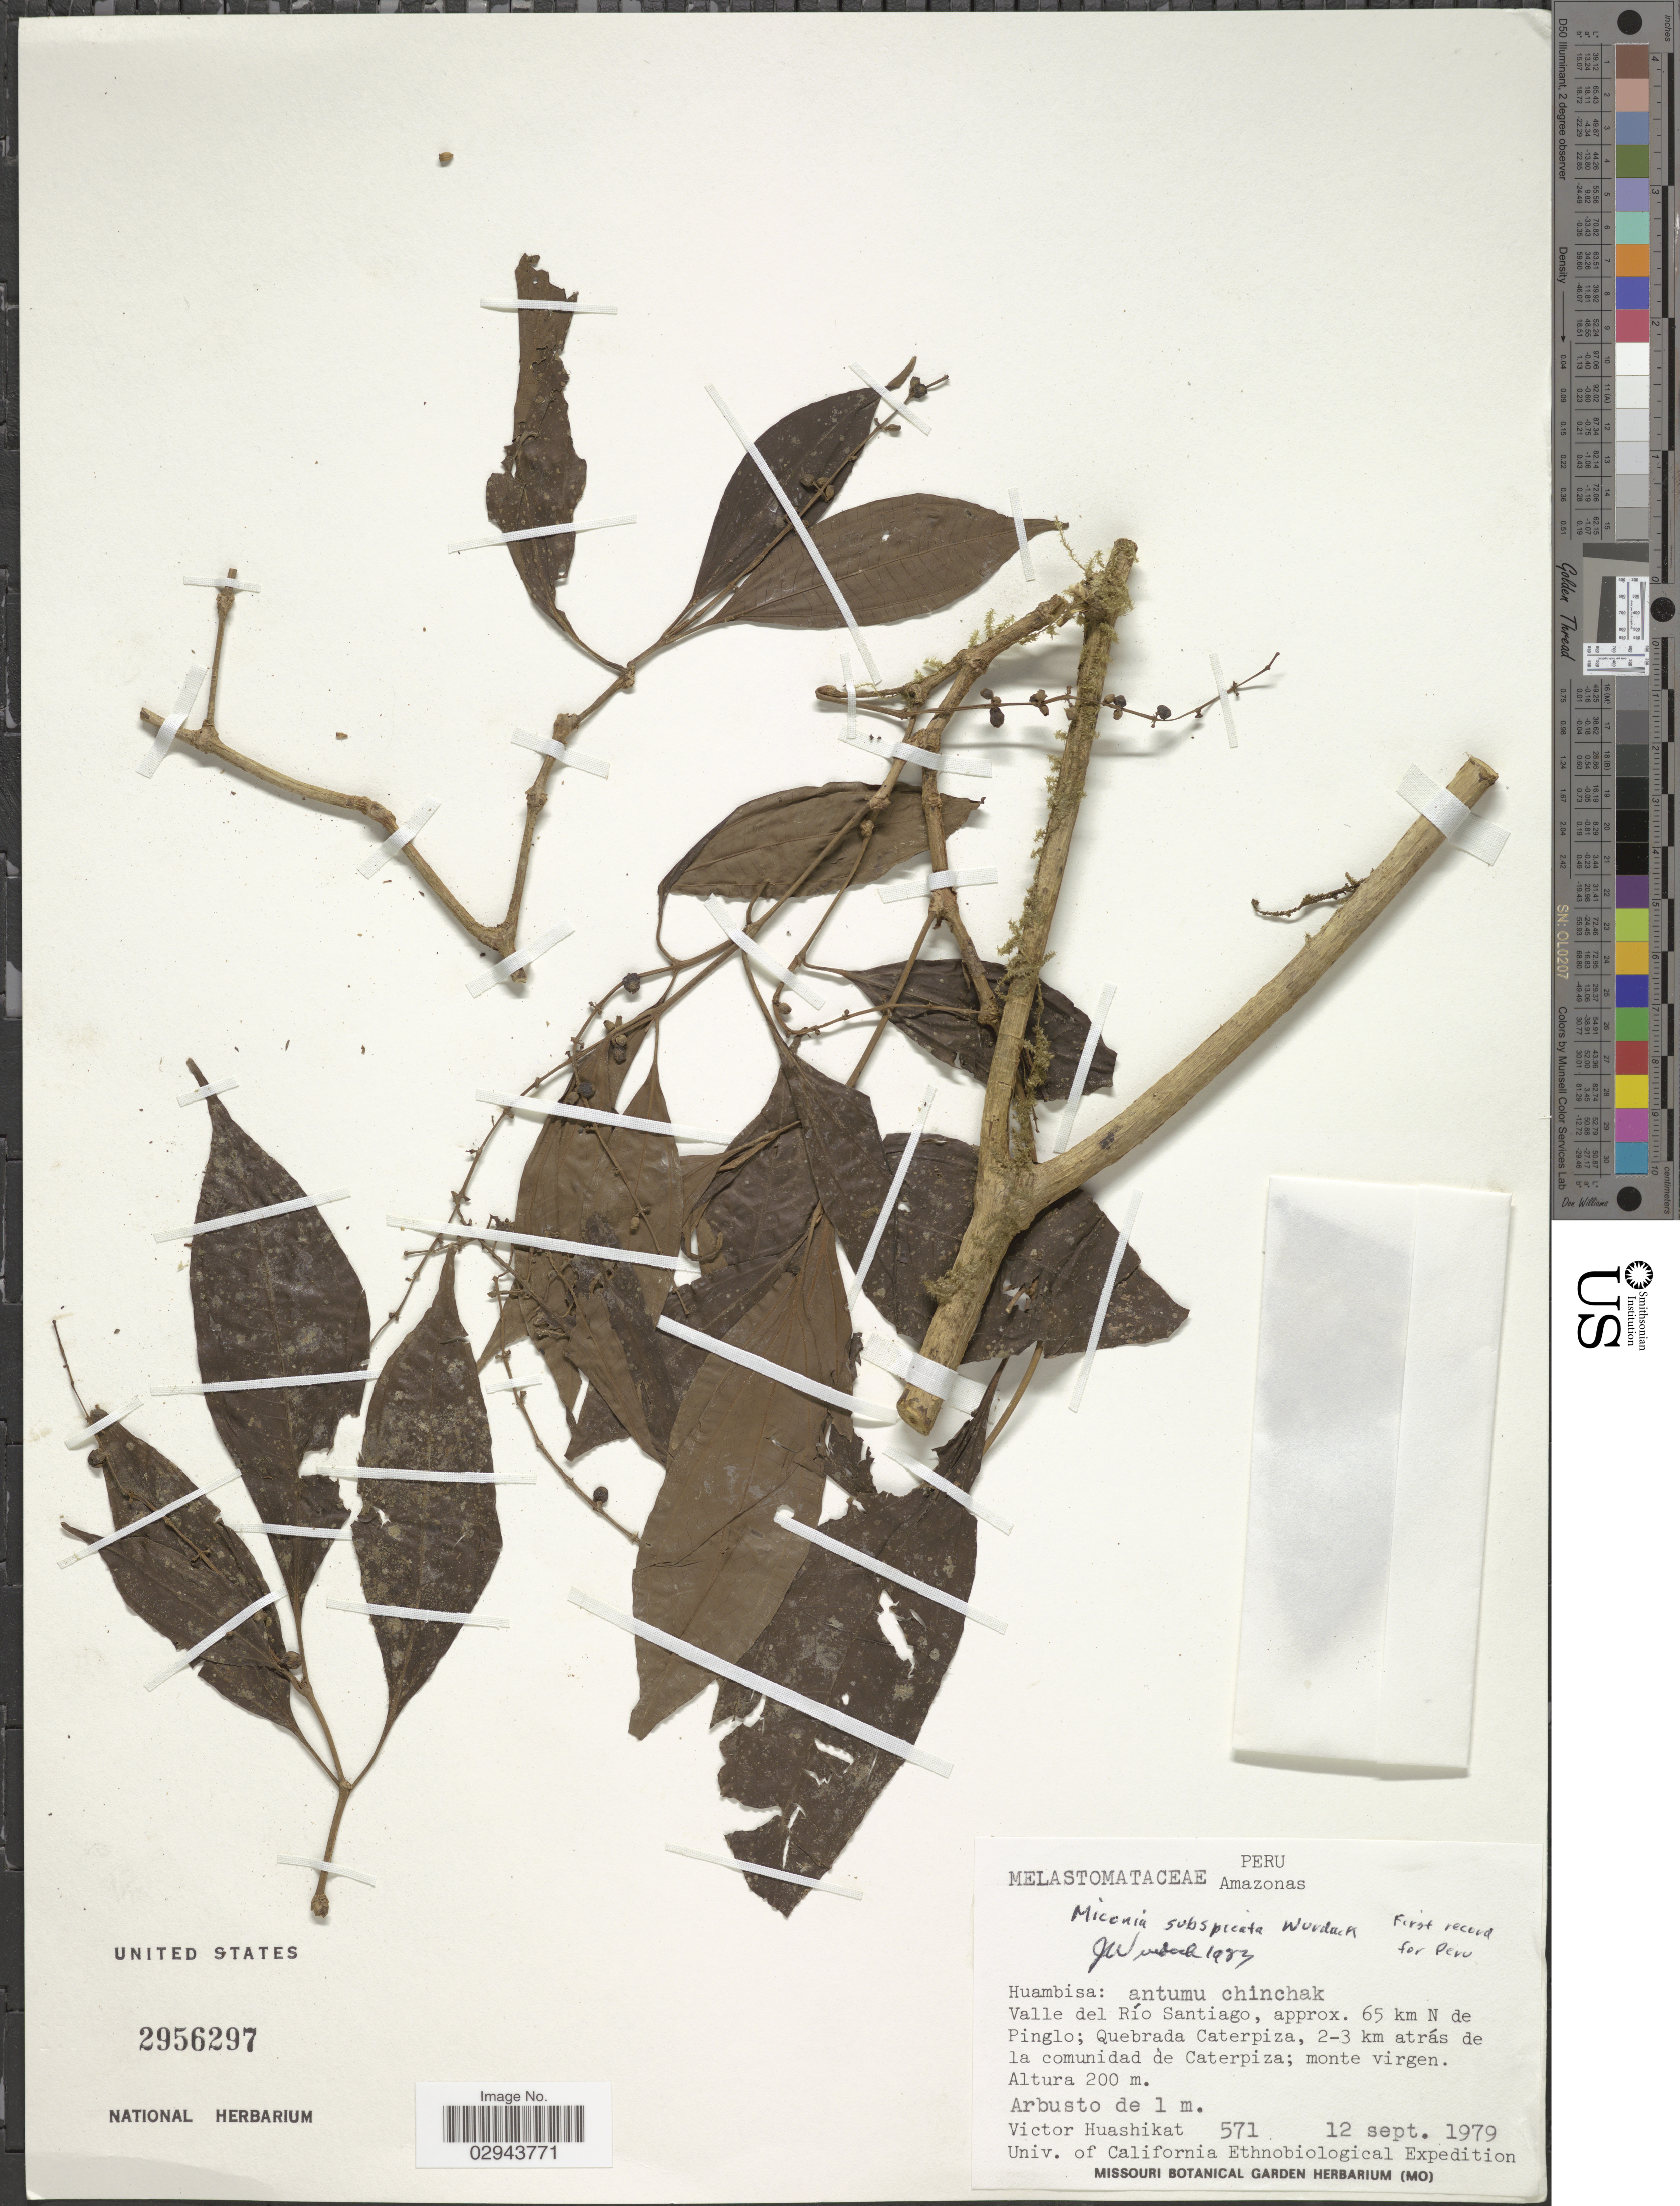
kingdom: Plantae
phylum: Tracheophyta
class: Magnoliopsida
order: Myrtales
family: Melastomataceae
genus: Miconia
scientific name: Miconia subspicata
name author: Wurdack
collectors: V. Huashikat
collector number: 571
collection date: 1979-09-12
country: Peru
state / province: Amazonas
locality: Huambisa: antumu chinchak. Valle del Río Santiago, approx. 65 km N de Pinglo; Quebrada Caterpiza, 2-3 km atrás de la comunidad de Caterpiza.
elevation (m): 200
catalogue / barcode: US 2956297